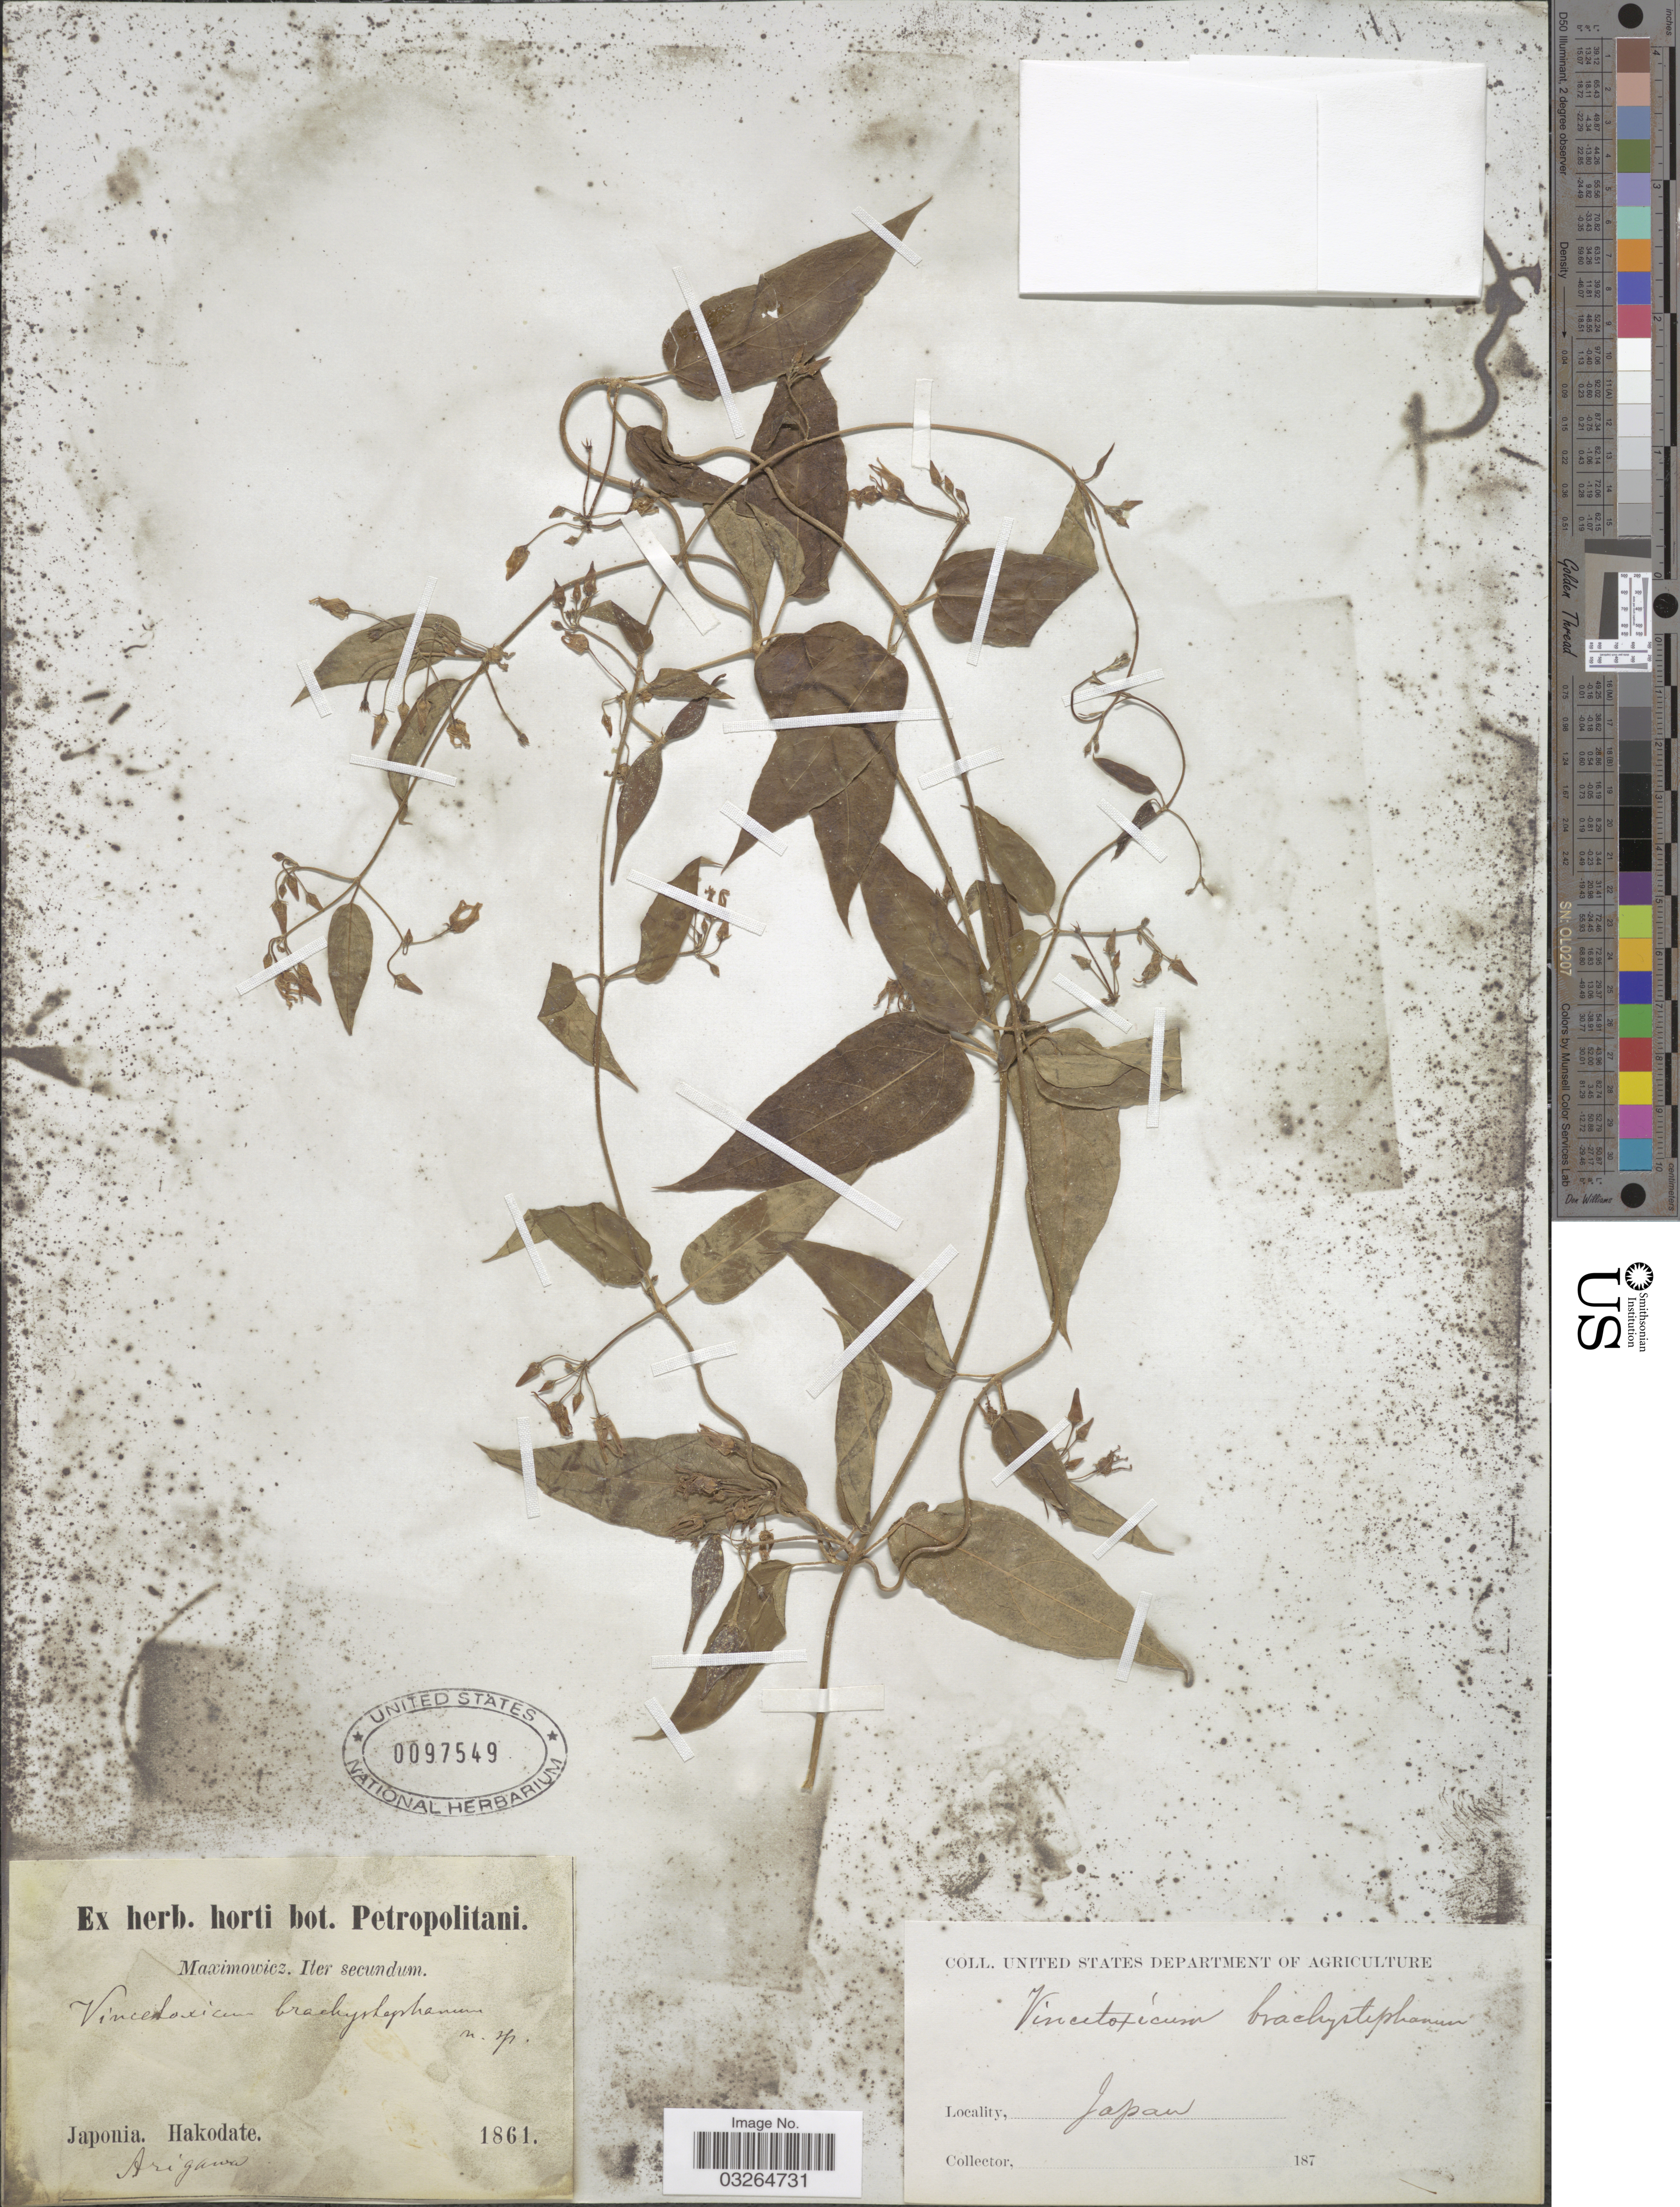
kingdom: Plantae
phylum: Tracheophyta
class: Magnoliopsida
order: Gentianales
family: Apocynaceae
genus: Cynanchum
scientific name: Cynanchum brachystephanum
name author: (Griseb.) Alain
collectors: Maximowicz, --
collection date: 1861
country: Japan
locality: Hakodate Arigawa.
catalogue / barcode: US 97549